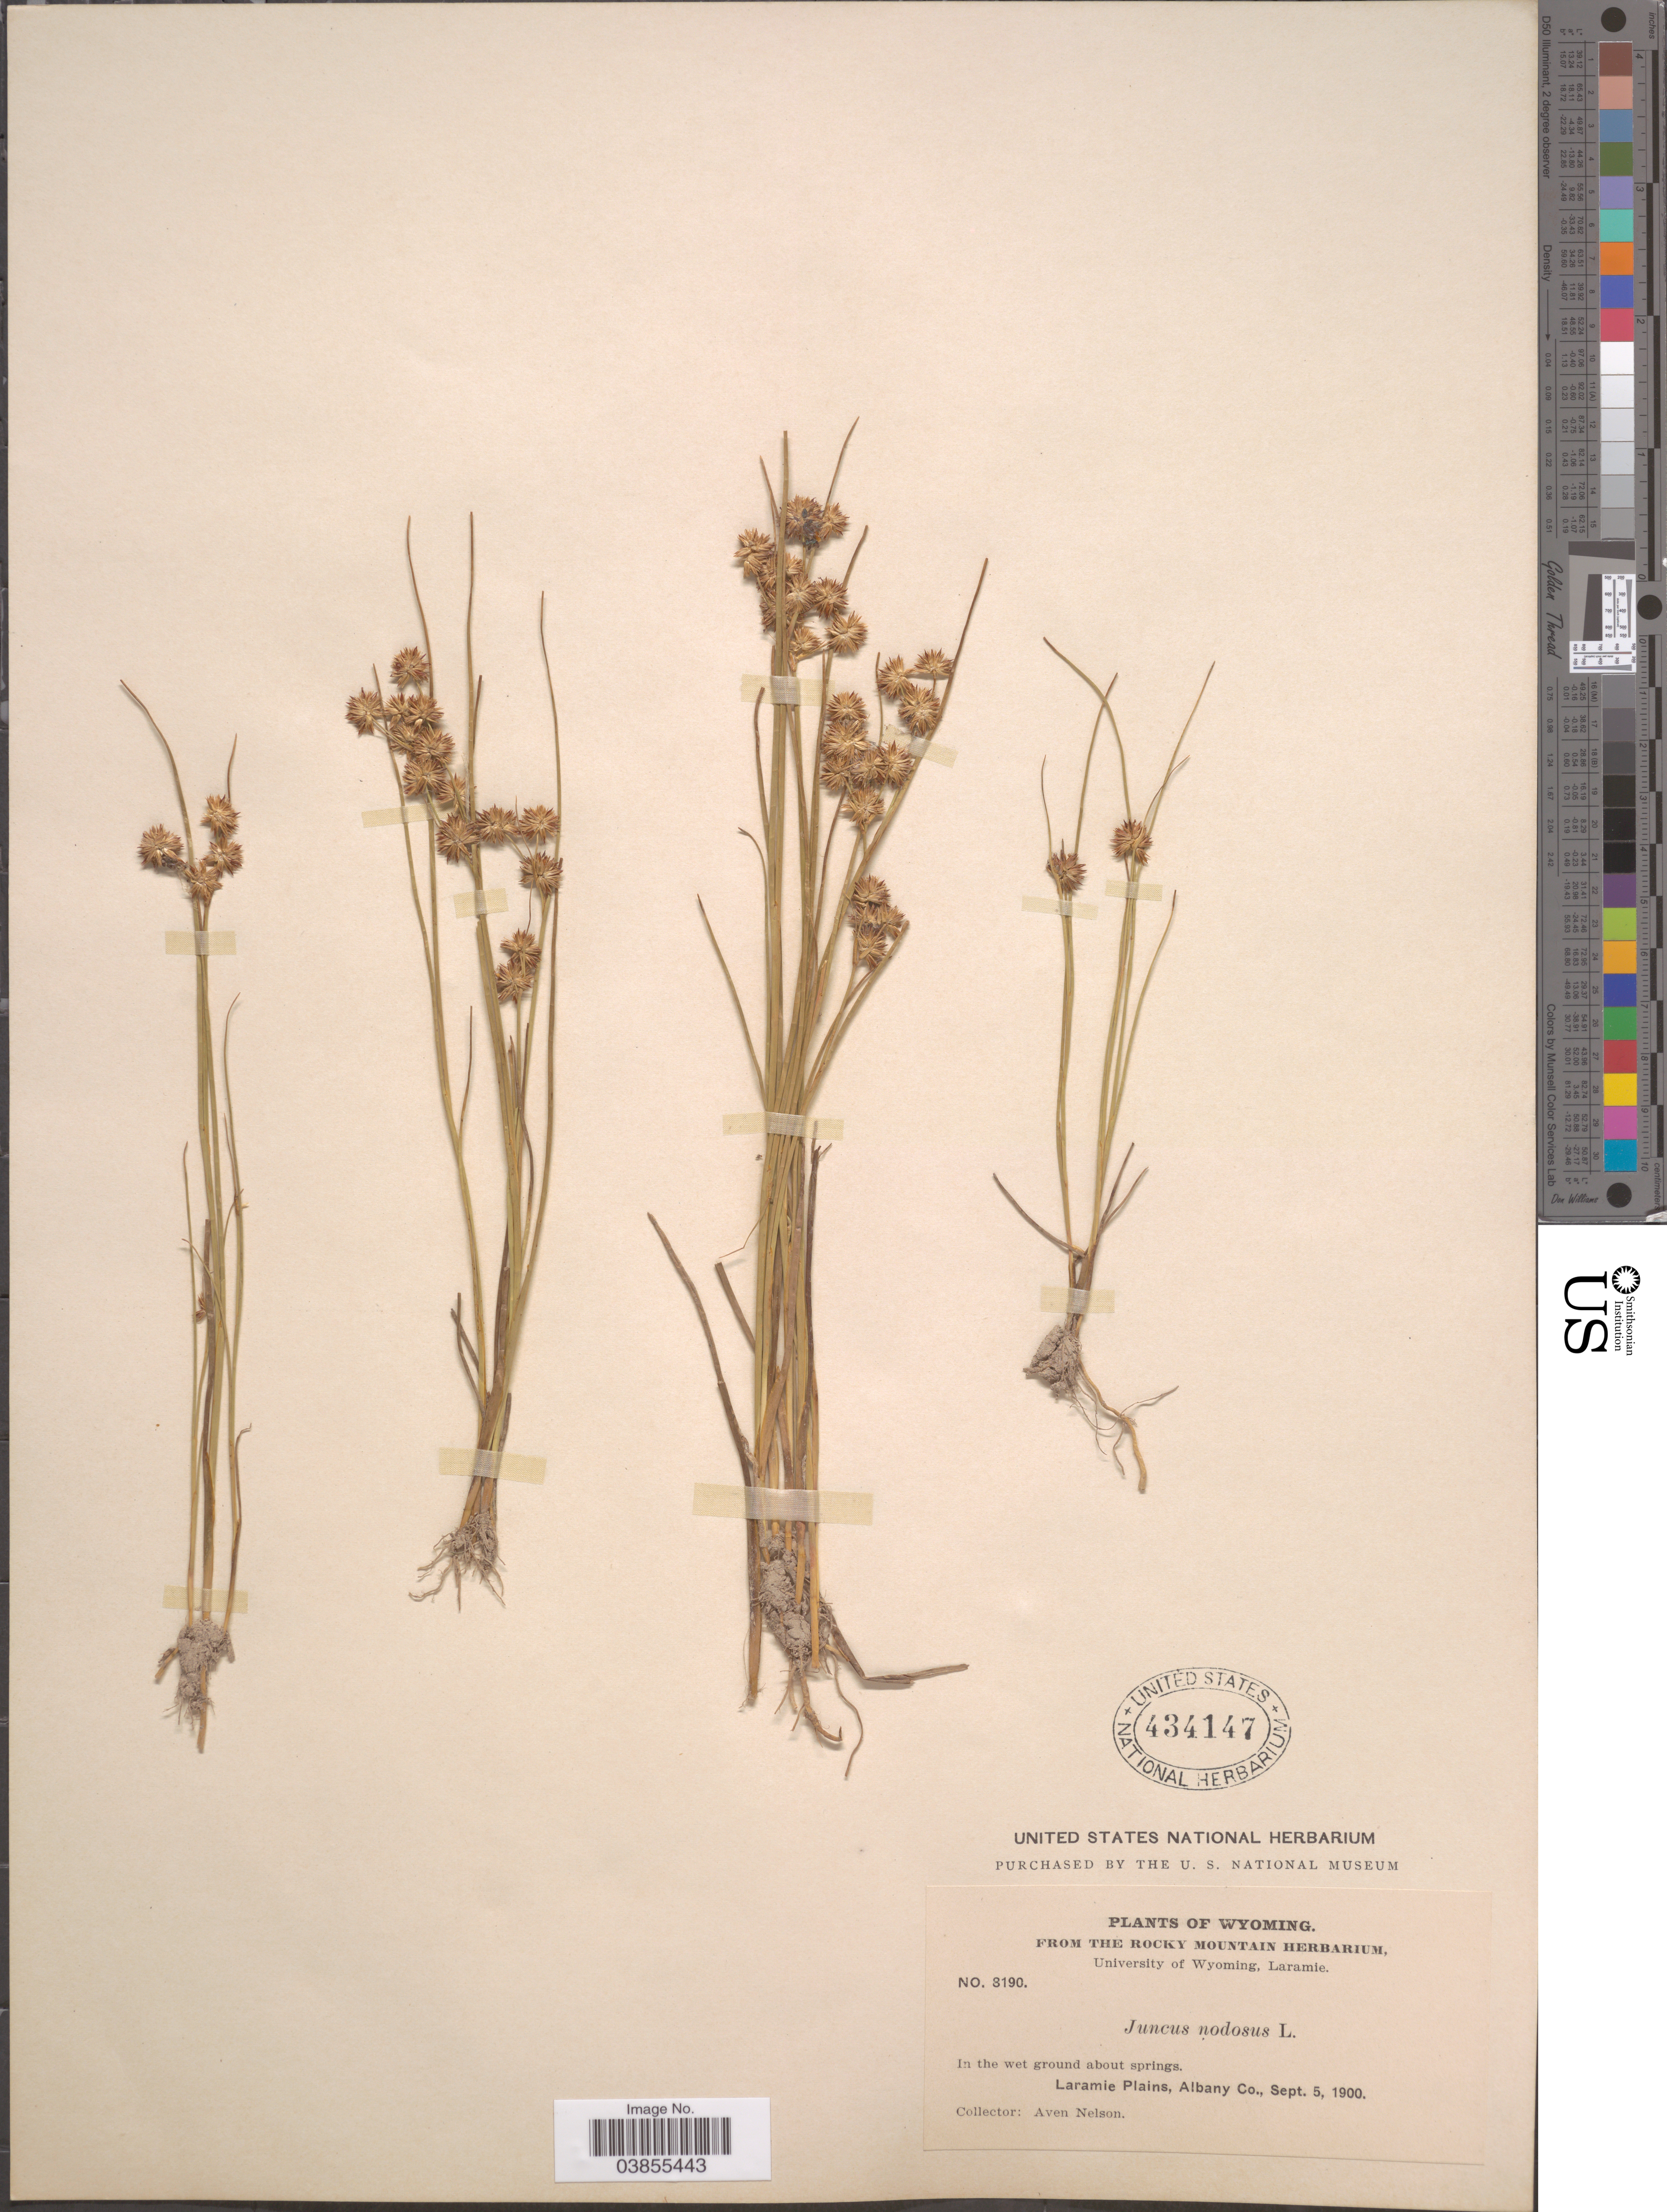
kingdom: Plantae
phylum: Tracheophyta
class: Liliopsida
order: Poales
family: Juncaceae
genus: Juncus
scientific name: Juncus nodosus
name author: L.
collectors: A. Nelson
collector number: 8190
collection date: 1900-09-05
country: United States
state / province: Wyoming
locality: Laramie Plains, Albany Co.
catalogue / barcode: US 434147